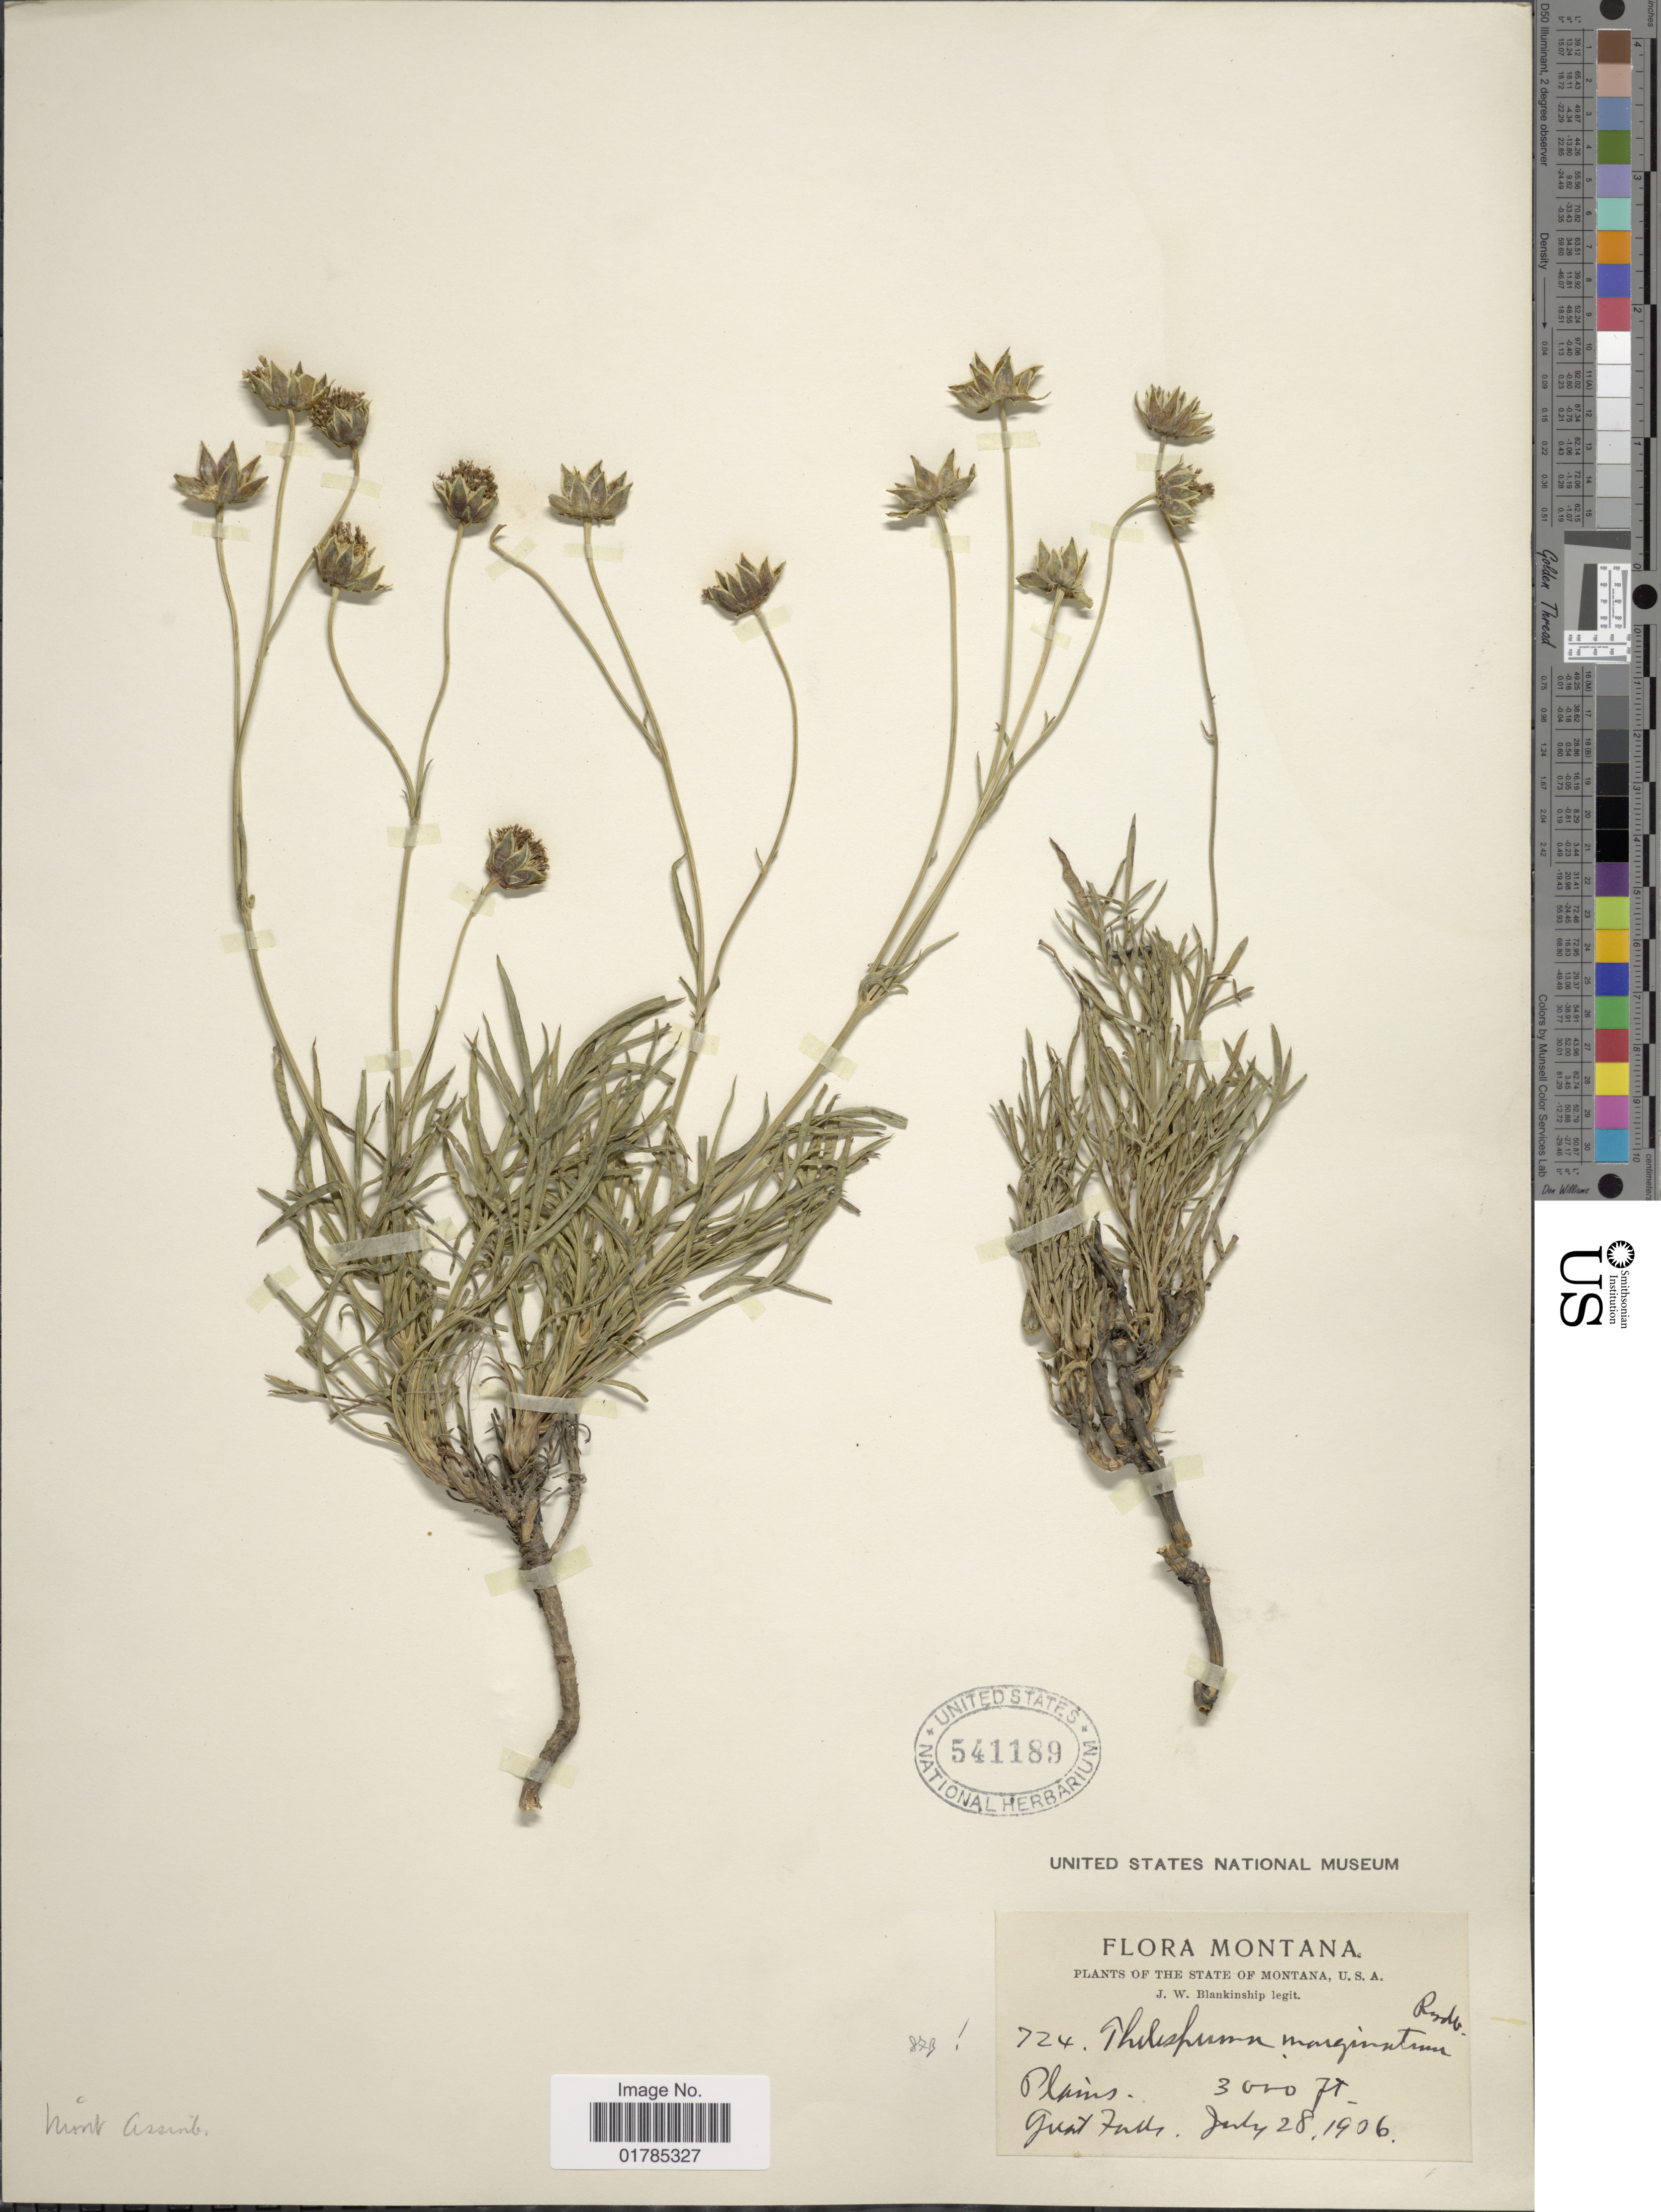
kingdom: Plantae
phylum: Tracheophyta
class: Magnoliopsida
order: Asterales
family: Asteraceae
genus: Thelesperma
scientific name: Thelesperma marginatum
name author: Rydb.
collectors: J. W. Blankinship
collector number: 724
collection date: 1936-07-28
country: United States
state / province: Montana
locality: State of Montana, Plains, Grant Falls, Mont Assinbo.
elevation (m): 914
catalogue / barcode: US 541189